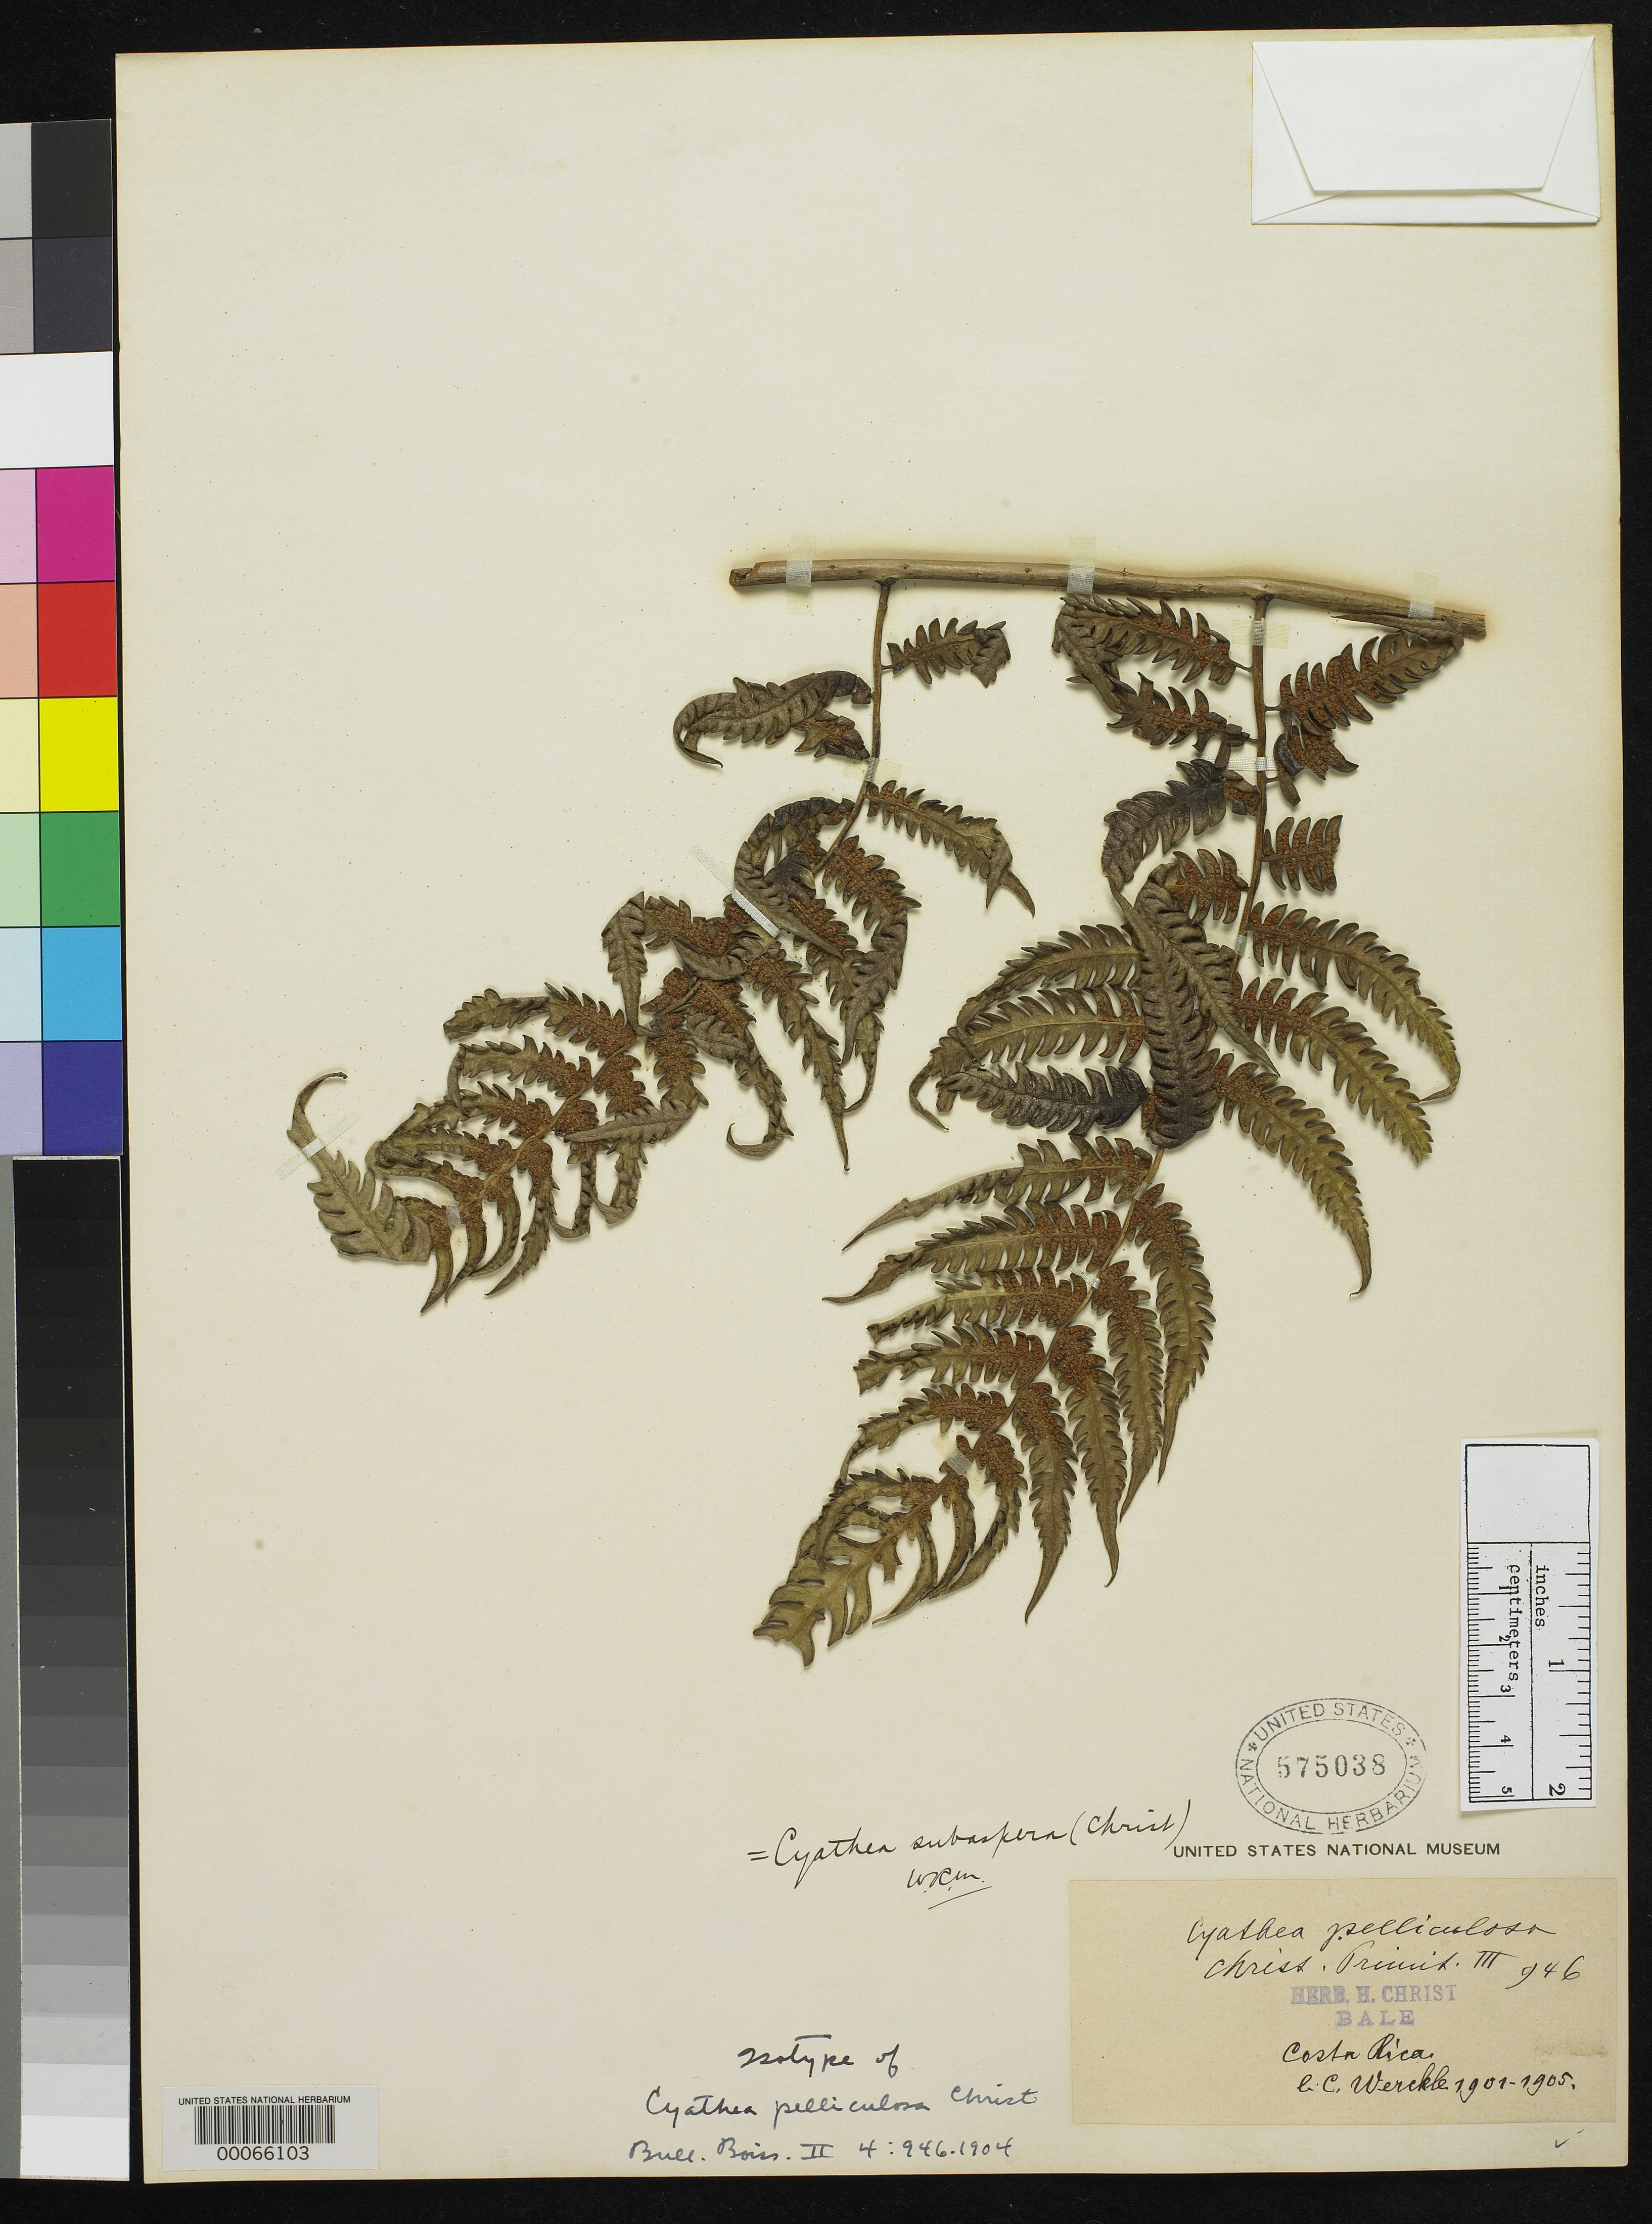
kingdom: Plantae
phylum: Tracheophyta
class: Polypodiopsida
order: Cyatheales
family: Cyatheaceae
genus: Cyathea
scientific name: Cyathea pelliculosa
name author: Christ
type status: Type Collection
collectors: C. C Wercklé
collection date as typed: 1901 to -- --- 1905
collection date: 1901/1905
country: Costa Rica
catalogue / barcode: US 575038